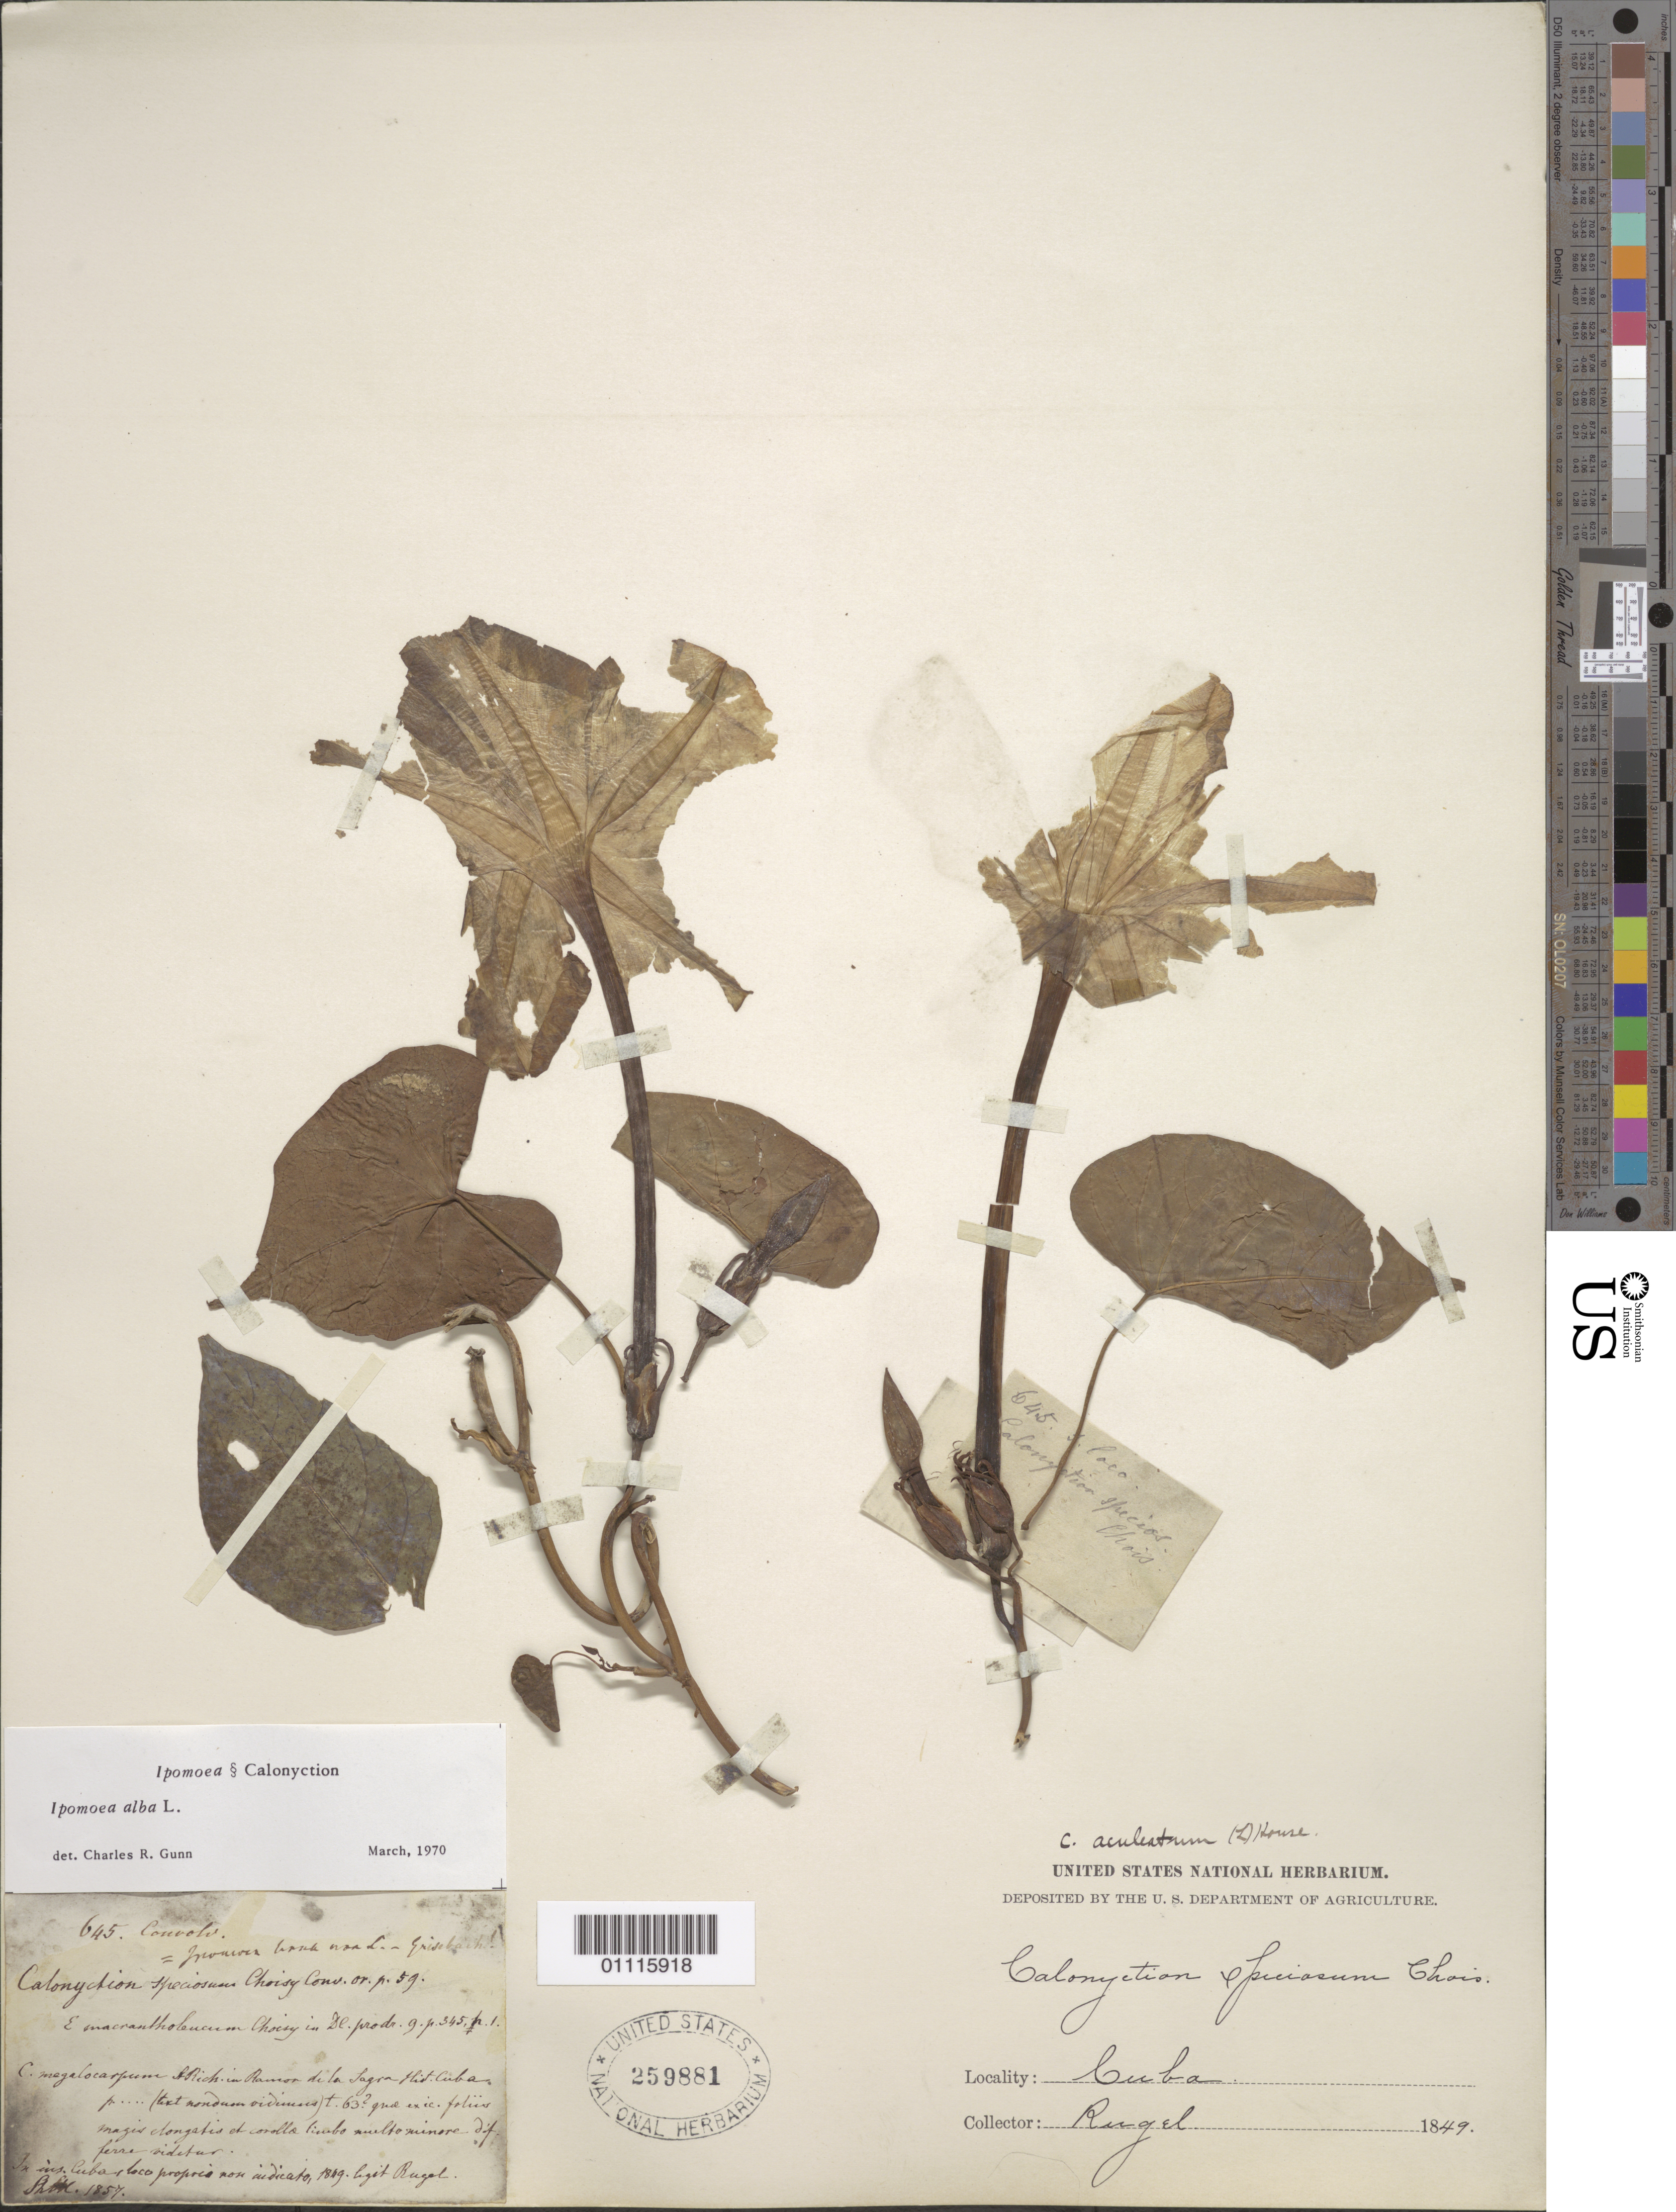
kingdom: Plantae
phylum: Tracheophyta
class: Magnoliopsida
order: Solanales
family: Convolvulaceae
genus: Ipomoea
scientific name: Ipomoea alba L.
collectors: F. Rugel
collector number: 645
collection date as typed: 1849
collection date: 1849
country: Cuba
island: Cuba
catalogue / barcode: US 259881